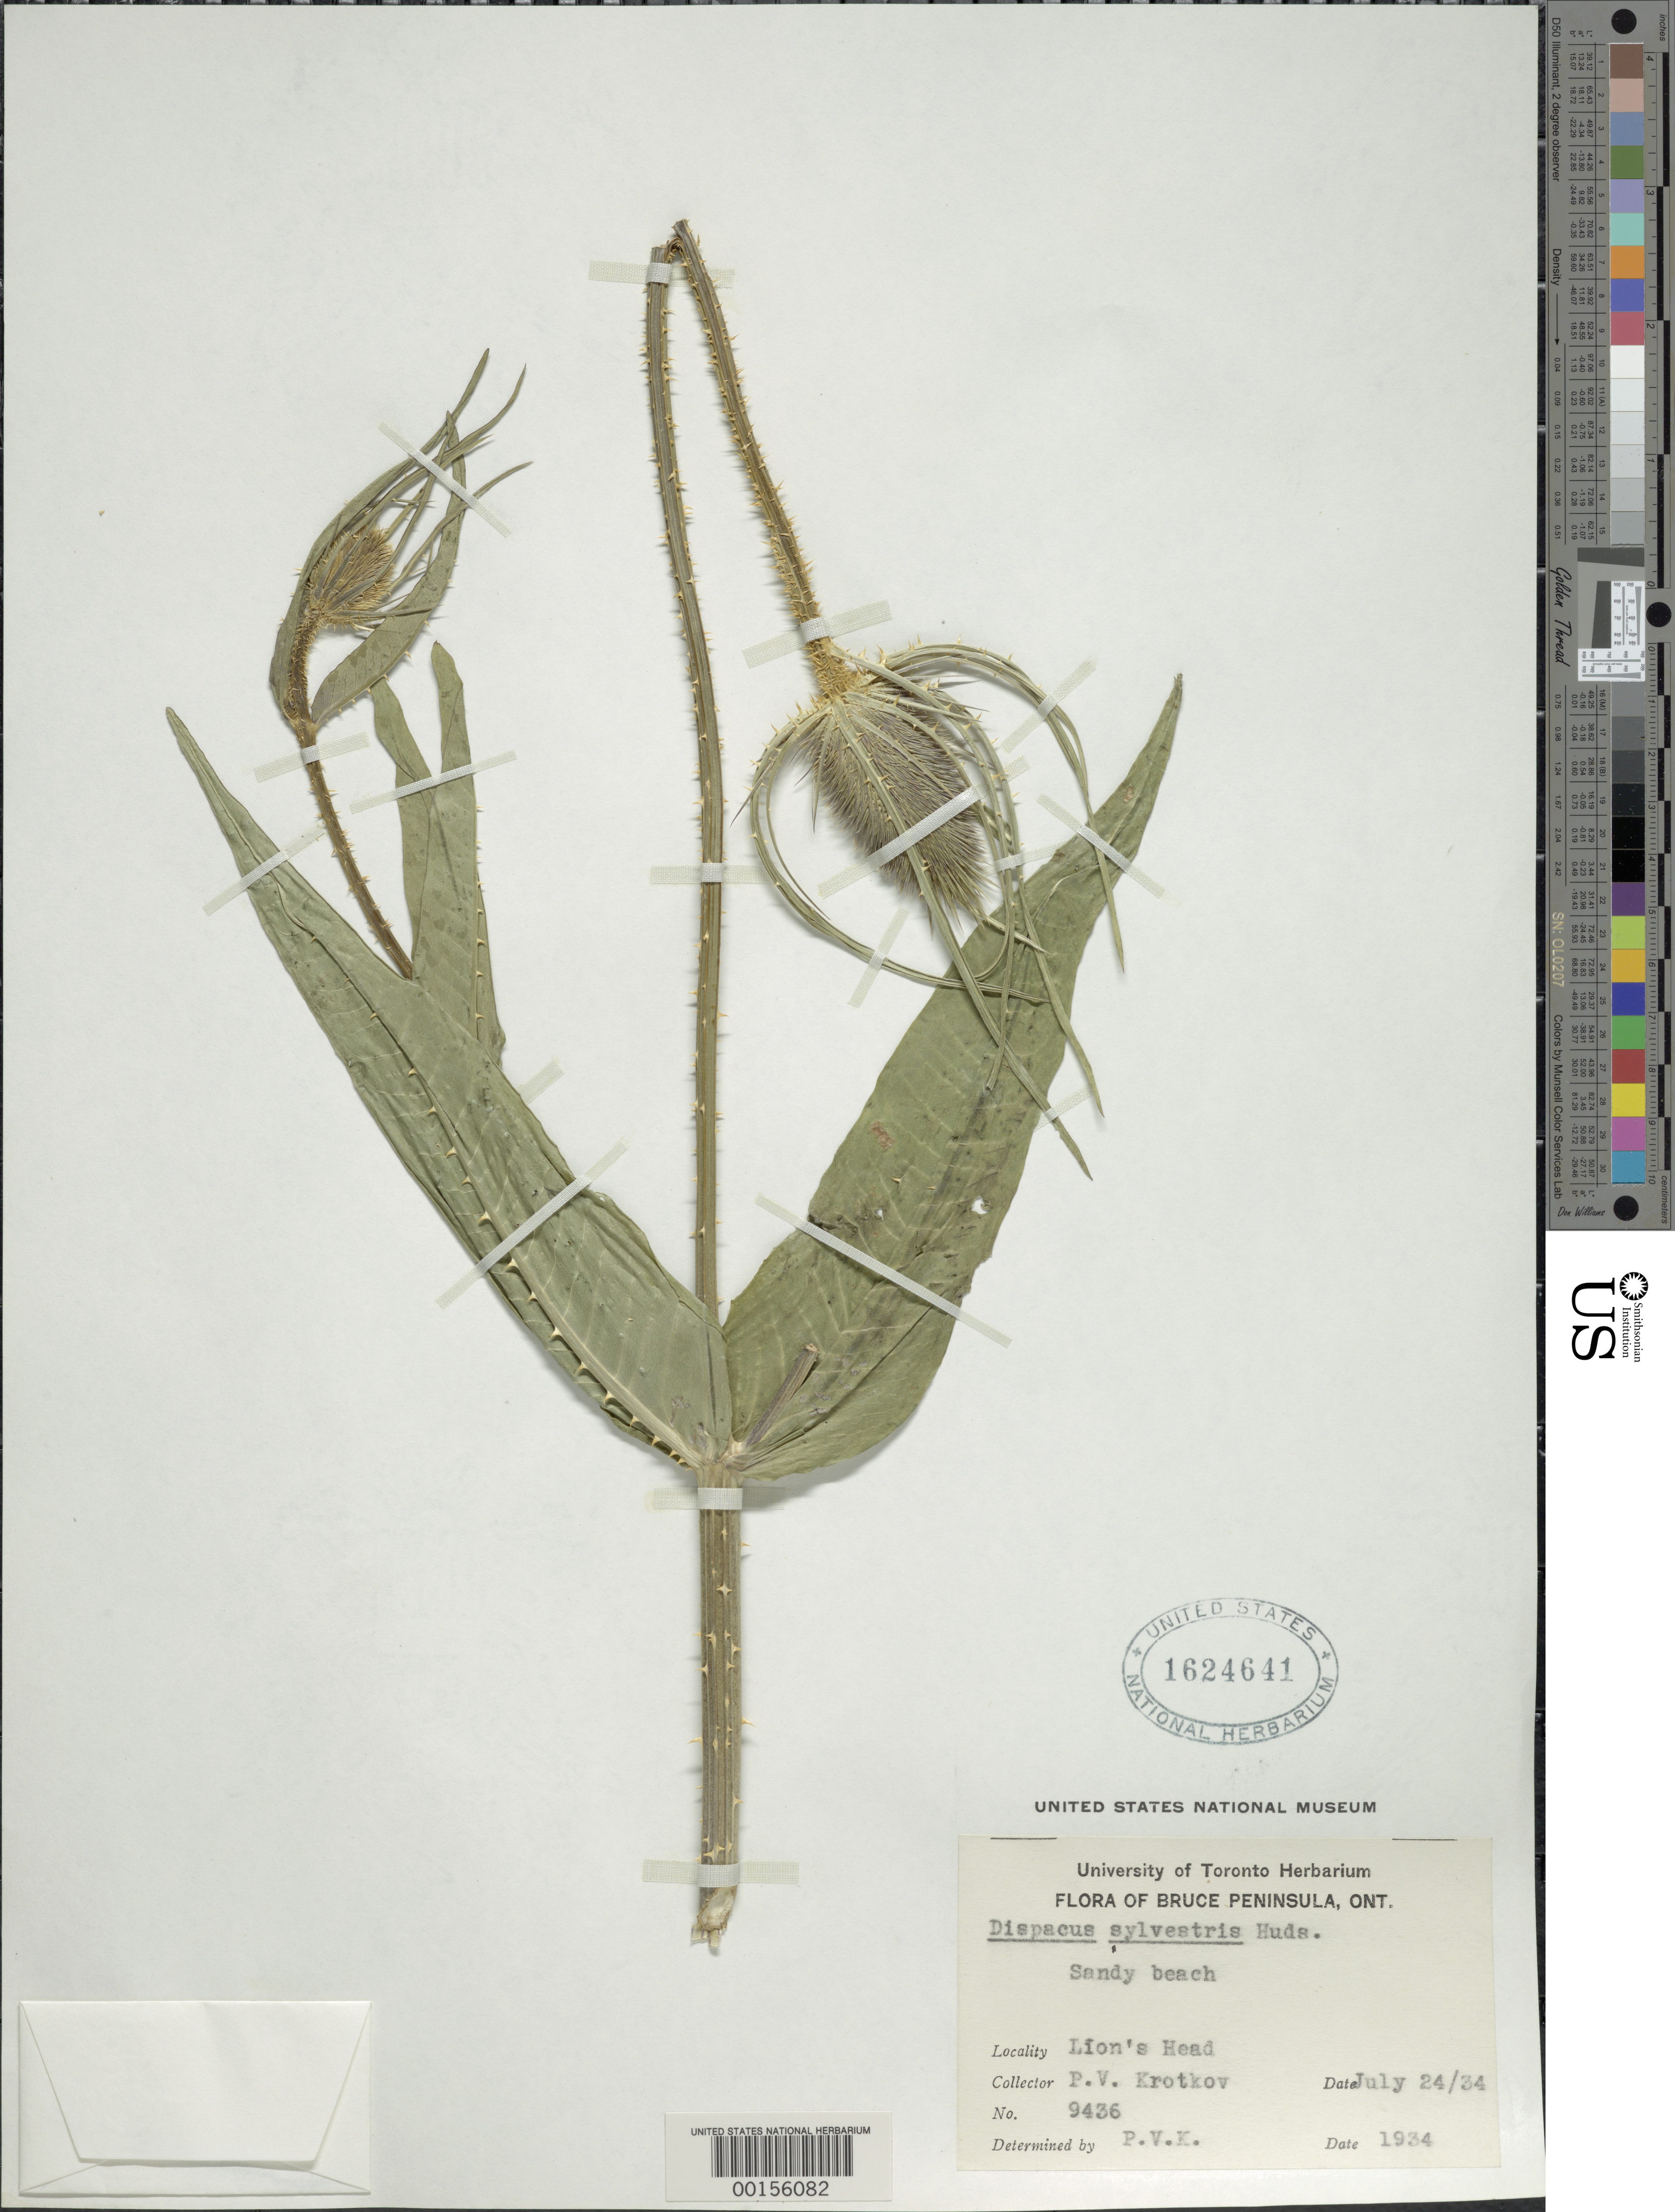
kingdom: Plantae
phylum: Tracheophyta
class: Magnoliopsida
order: Dipsacales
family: Caprifoliaceae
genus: Dipsacus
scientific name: Dipsacus sylvestris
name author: Huds.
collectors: P. V. Krotkov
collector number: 9436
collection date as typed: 24 Jul 1934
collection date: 1934-07-24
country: Canada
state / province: Ontario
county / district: Bruce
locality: Bruce Peninsula, Lion's Head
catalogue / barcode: US 1624641